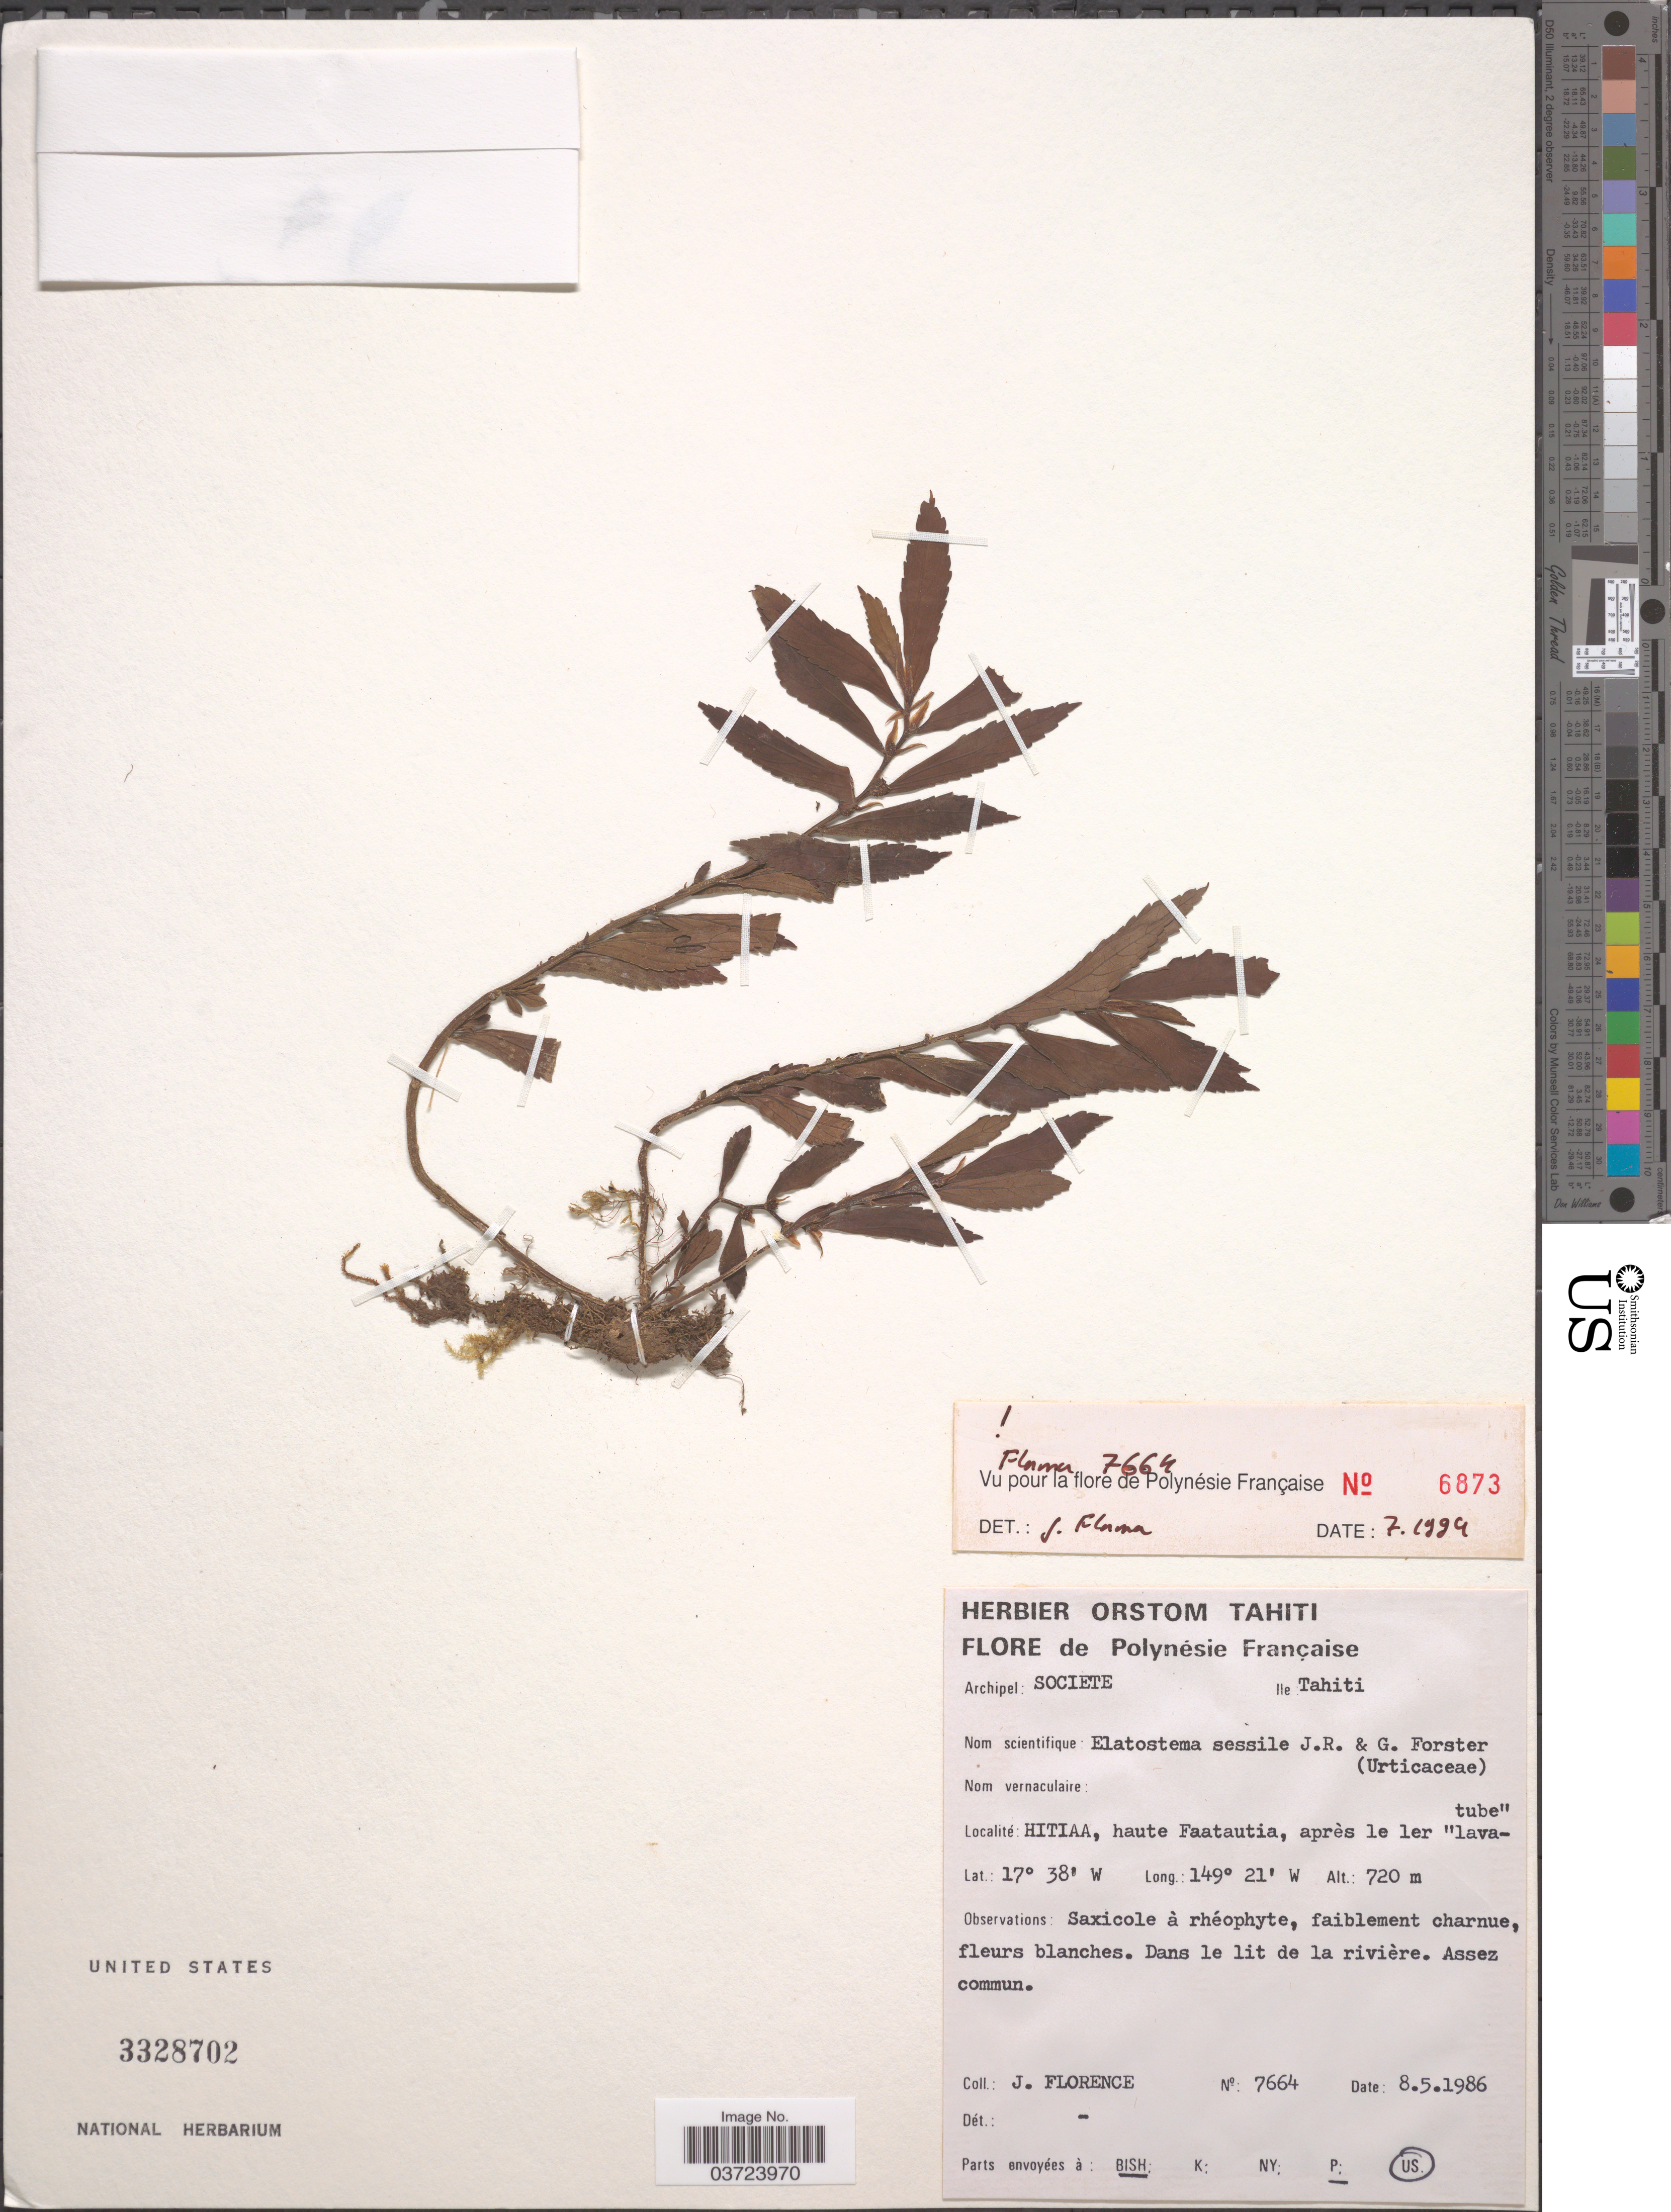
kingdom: Plantae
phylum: Tracheophyta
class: Magnoliopsida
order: Rosales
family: Urticaceae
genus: Elatostema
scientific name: Elatostema sessile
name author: J.R. Forst. & G. Forst.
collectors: J. Florence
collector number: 7664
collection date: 1986-05-08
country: French Polynesia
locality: Archipel: Societe. Ille: Tahiti. Hitiaa, haute Faatautia, après le ler "lavatube".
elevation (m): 720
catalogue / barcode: US 3328702